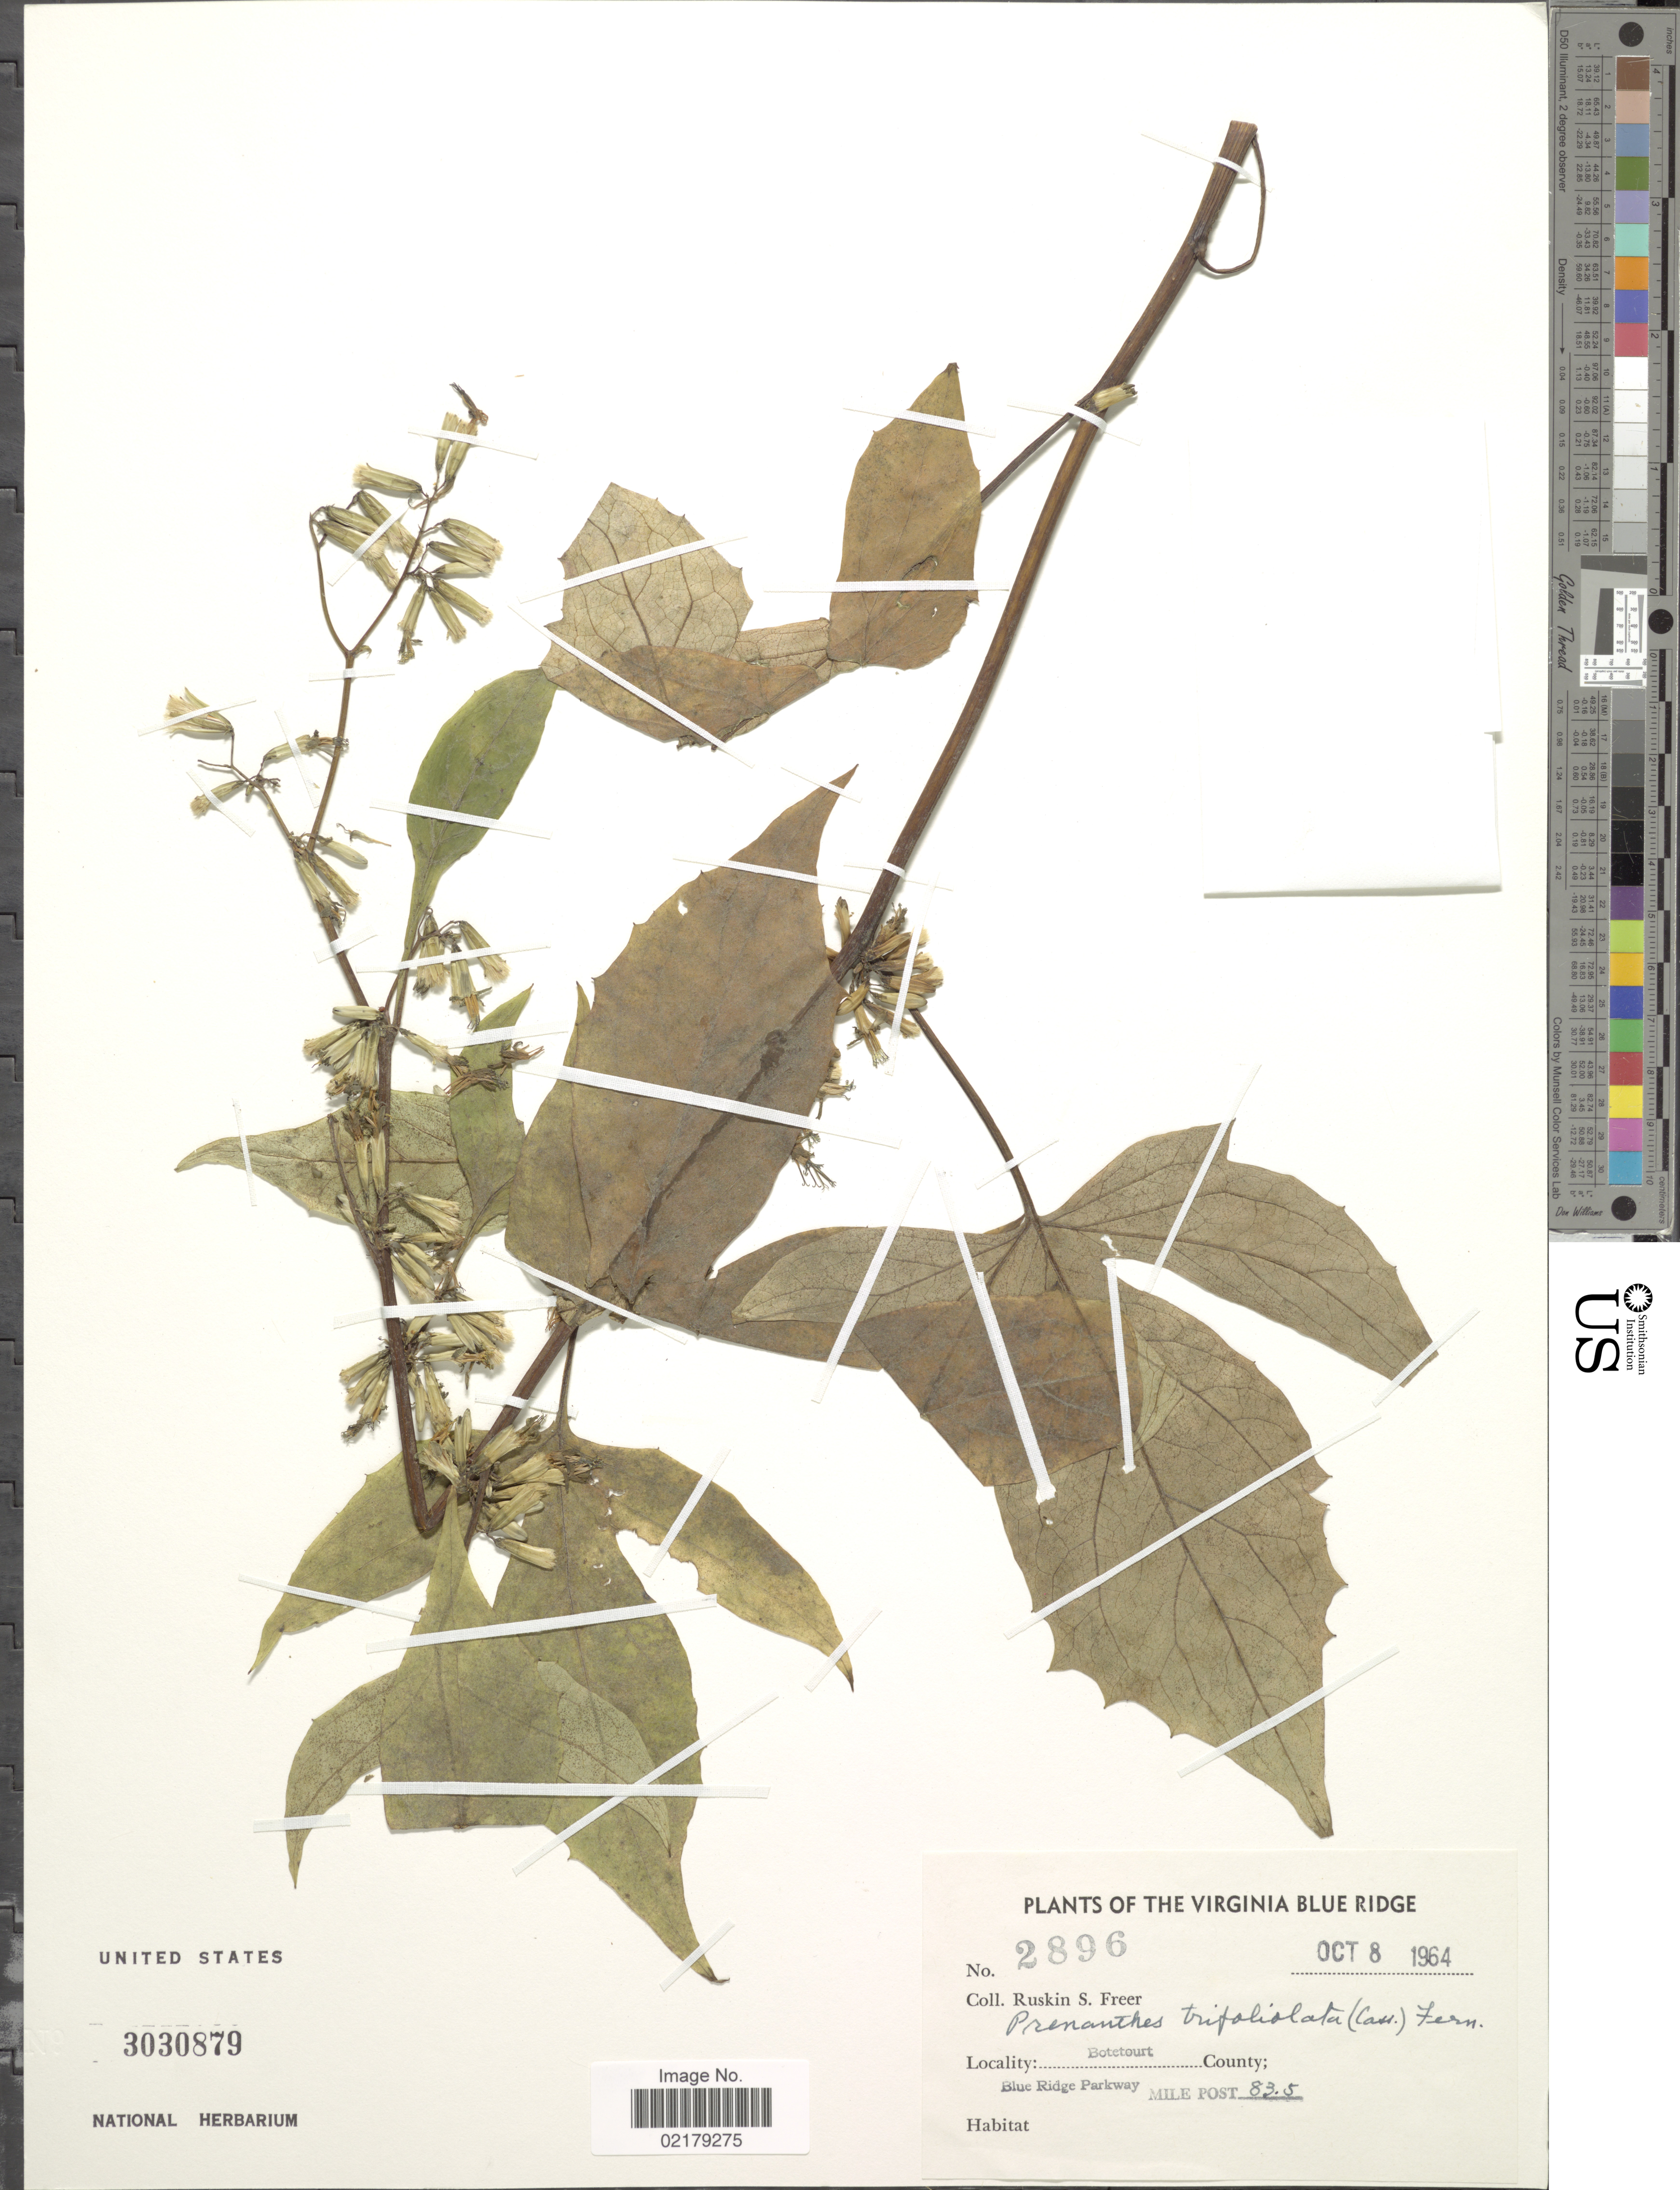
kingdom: Plantae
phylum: Tracheophyta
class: Magnoliopsida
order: Asterales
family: Asteraceae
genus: Nabalus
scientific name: Nabalus trifoliolatus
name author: Cass.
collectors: R. Freer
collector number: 2896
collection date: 1964-10-08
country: United States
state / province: Virginia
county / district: Botetourt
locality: The Virginia Blue Ridge, Botetourt County; Blue Ridge Parkway, Mile Post 83.5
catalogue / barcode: US 3030879